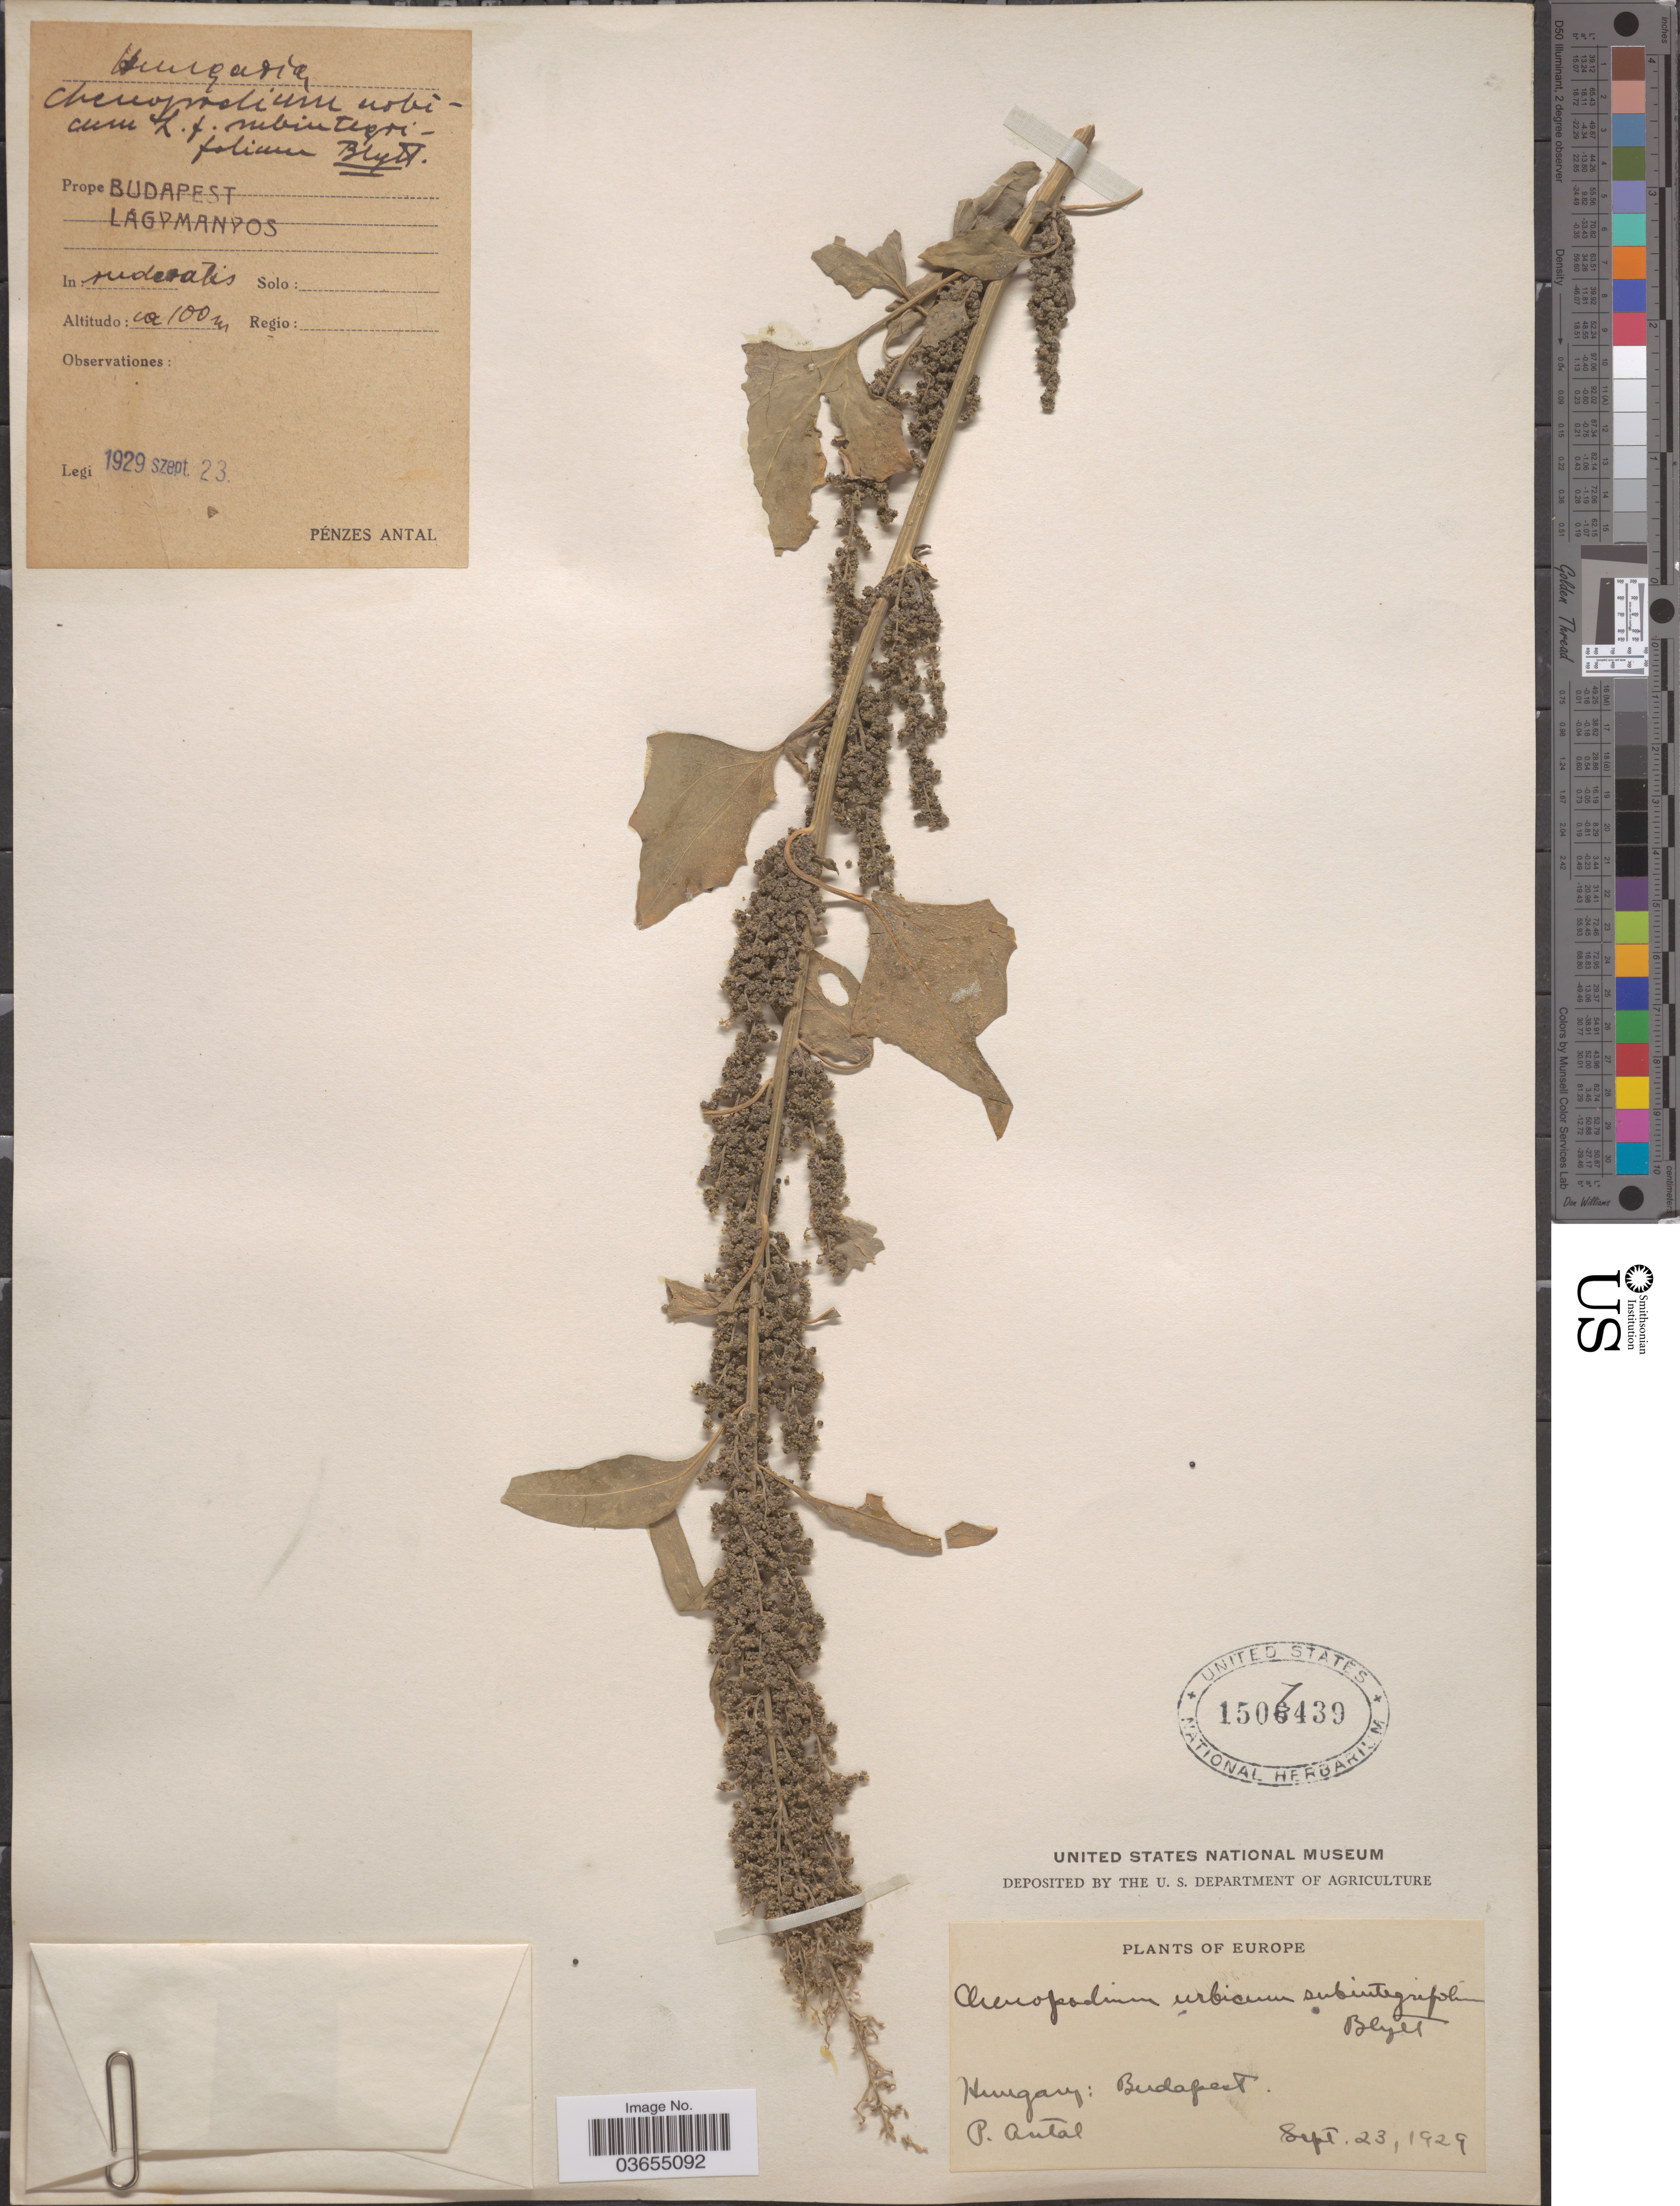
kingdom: Plantae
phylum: Tracheophyta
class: Magnoliopsida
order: Caryophyllales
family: Amaranthaceae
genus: Chenopodium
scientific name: Chenopodium urbicum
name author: L.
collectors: A. Pénzes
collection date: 1929-09-23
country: Hungary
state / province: Budapest, Capital District of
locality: Prope Budapest Lágymanyos.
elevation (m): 100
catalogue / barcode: US 1507439